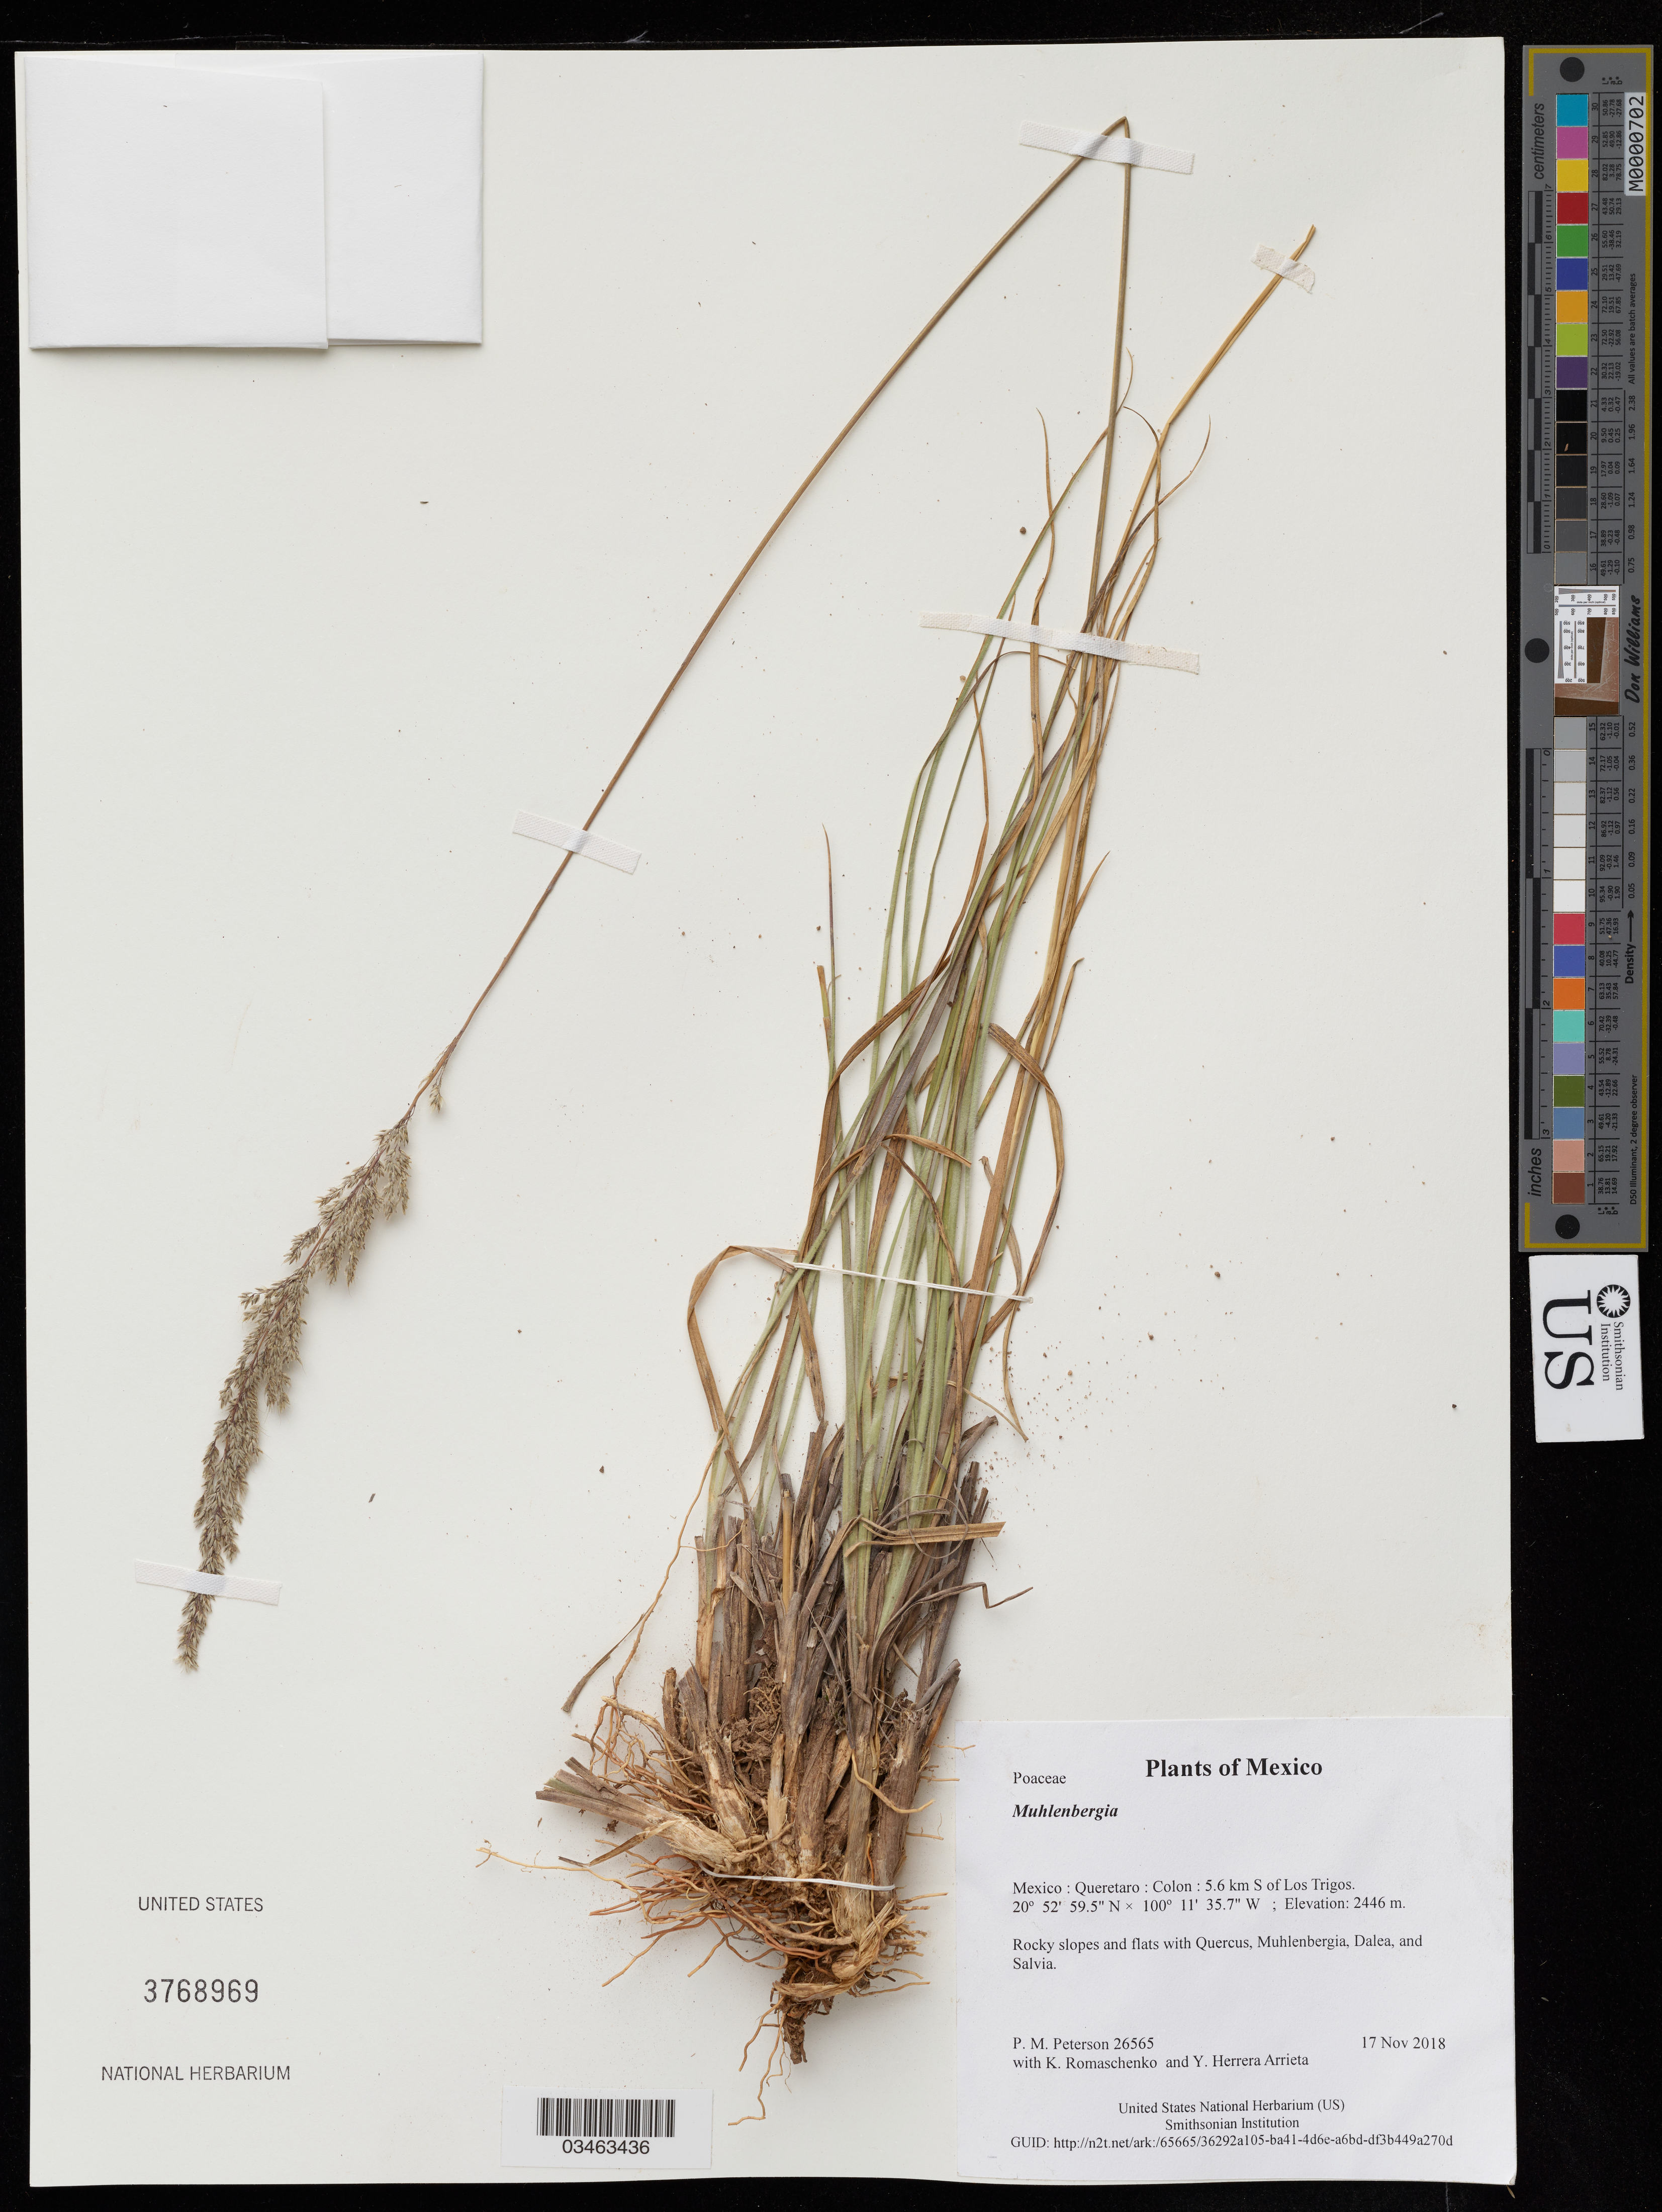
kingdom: Plantae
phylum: Tracheophyta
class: Liliopsida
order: Poales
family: Poaceae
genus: Muhlenbergia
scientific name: Muhlenbergia sp.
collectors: P. M. Peterson, K. Romaschenko & Y. Herrera Arrieta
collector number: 26565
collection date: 2018-11-17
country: Mexico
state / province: Queretaro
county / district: Colon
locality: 5.6 km S of Los Trigos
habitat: Rocky slopes and flats with Quercus, Muhlenbergia, Dalea, and Salvia.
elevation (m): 2446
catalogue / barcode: US 3768969